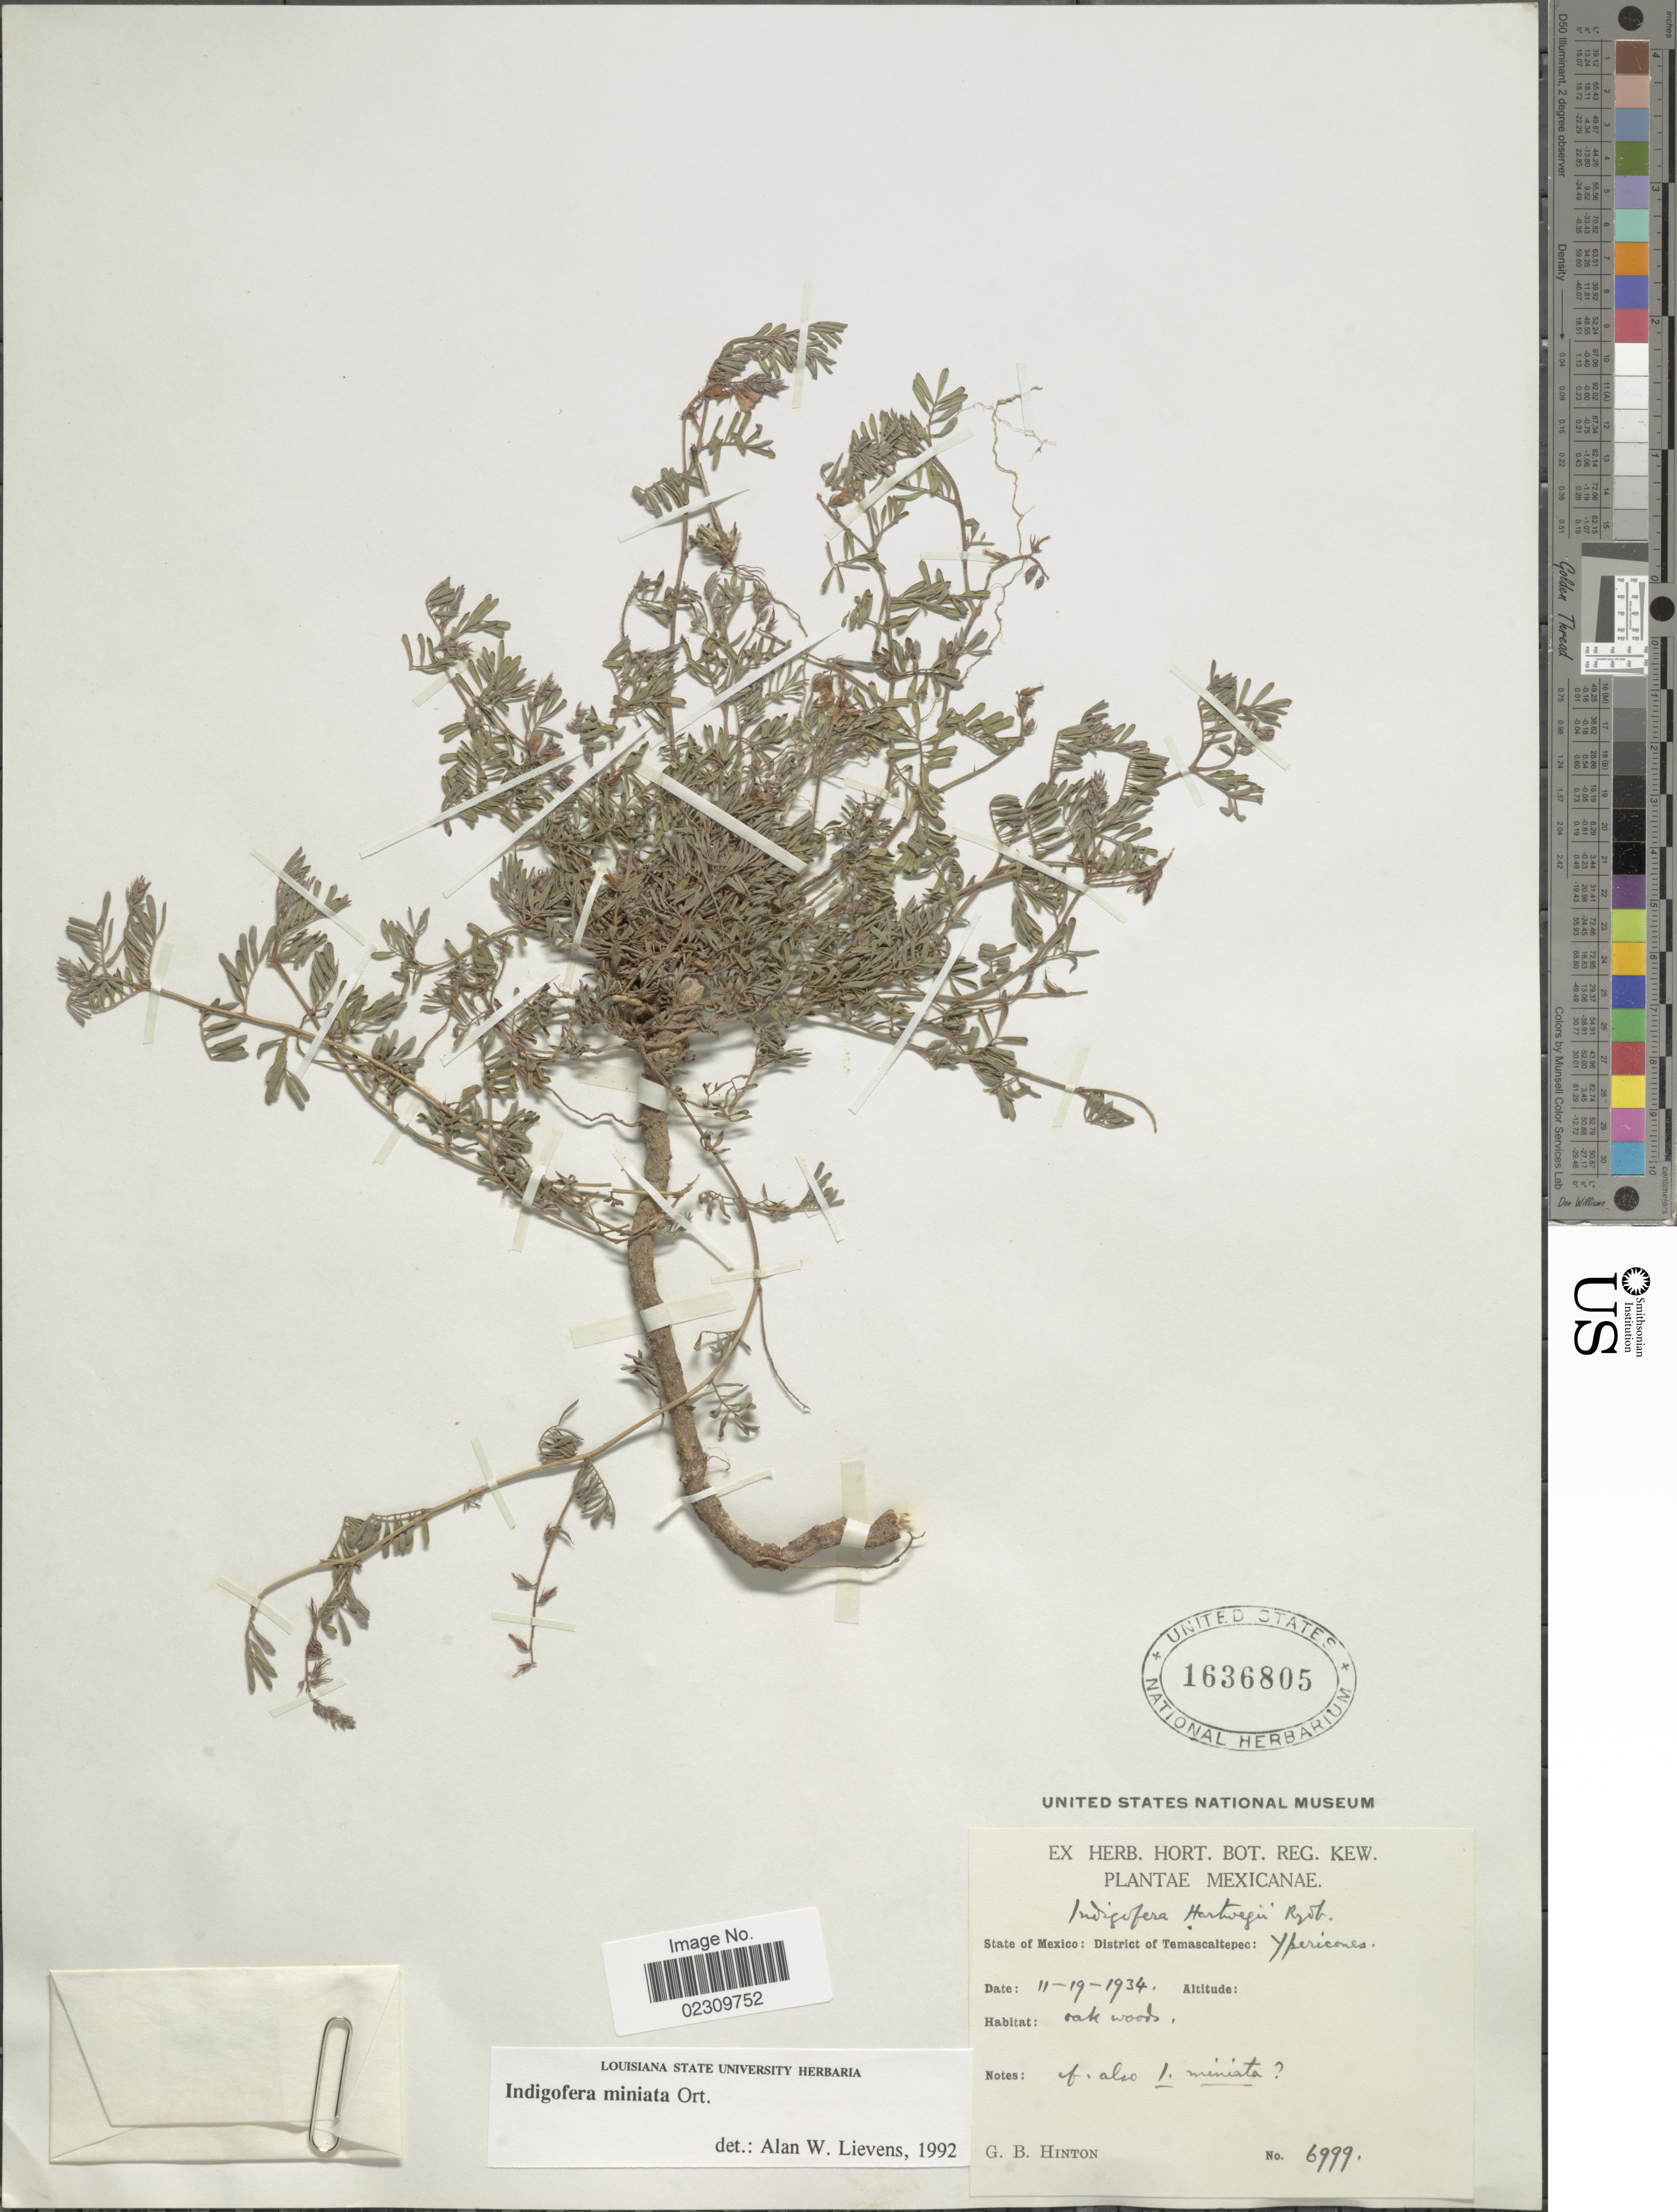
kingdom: Plantae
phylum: Tracheophyta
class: Magnoliopsida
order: Fabales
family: Fabaceae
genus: Indigofera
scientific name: Indigofera miniata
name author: Orteg.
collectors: G. B. Hinton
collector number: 6999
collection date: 1934-11-19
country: Mexico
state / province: México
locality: District of Temascaltepec: Ypericones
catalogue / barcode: US 1636805